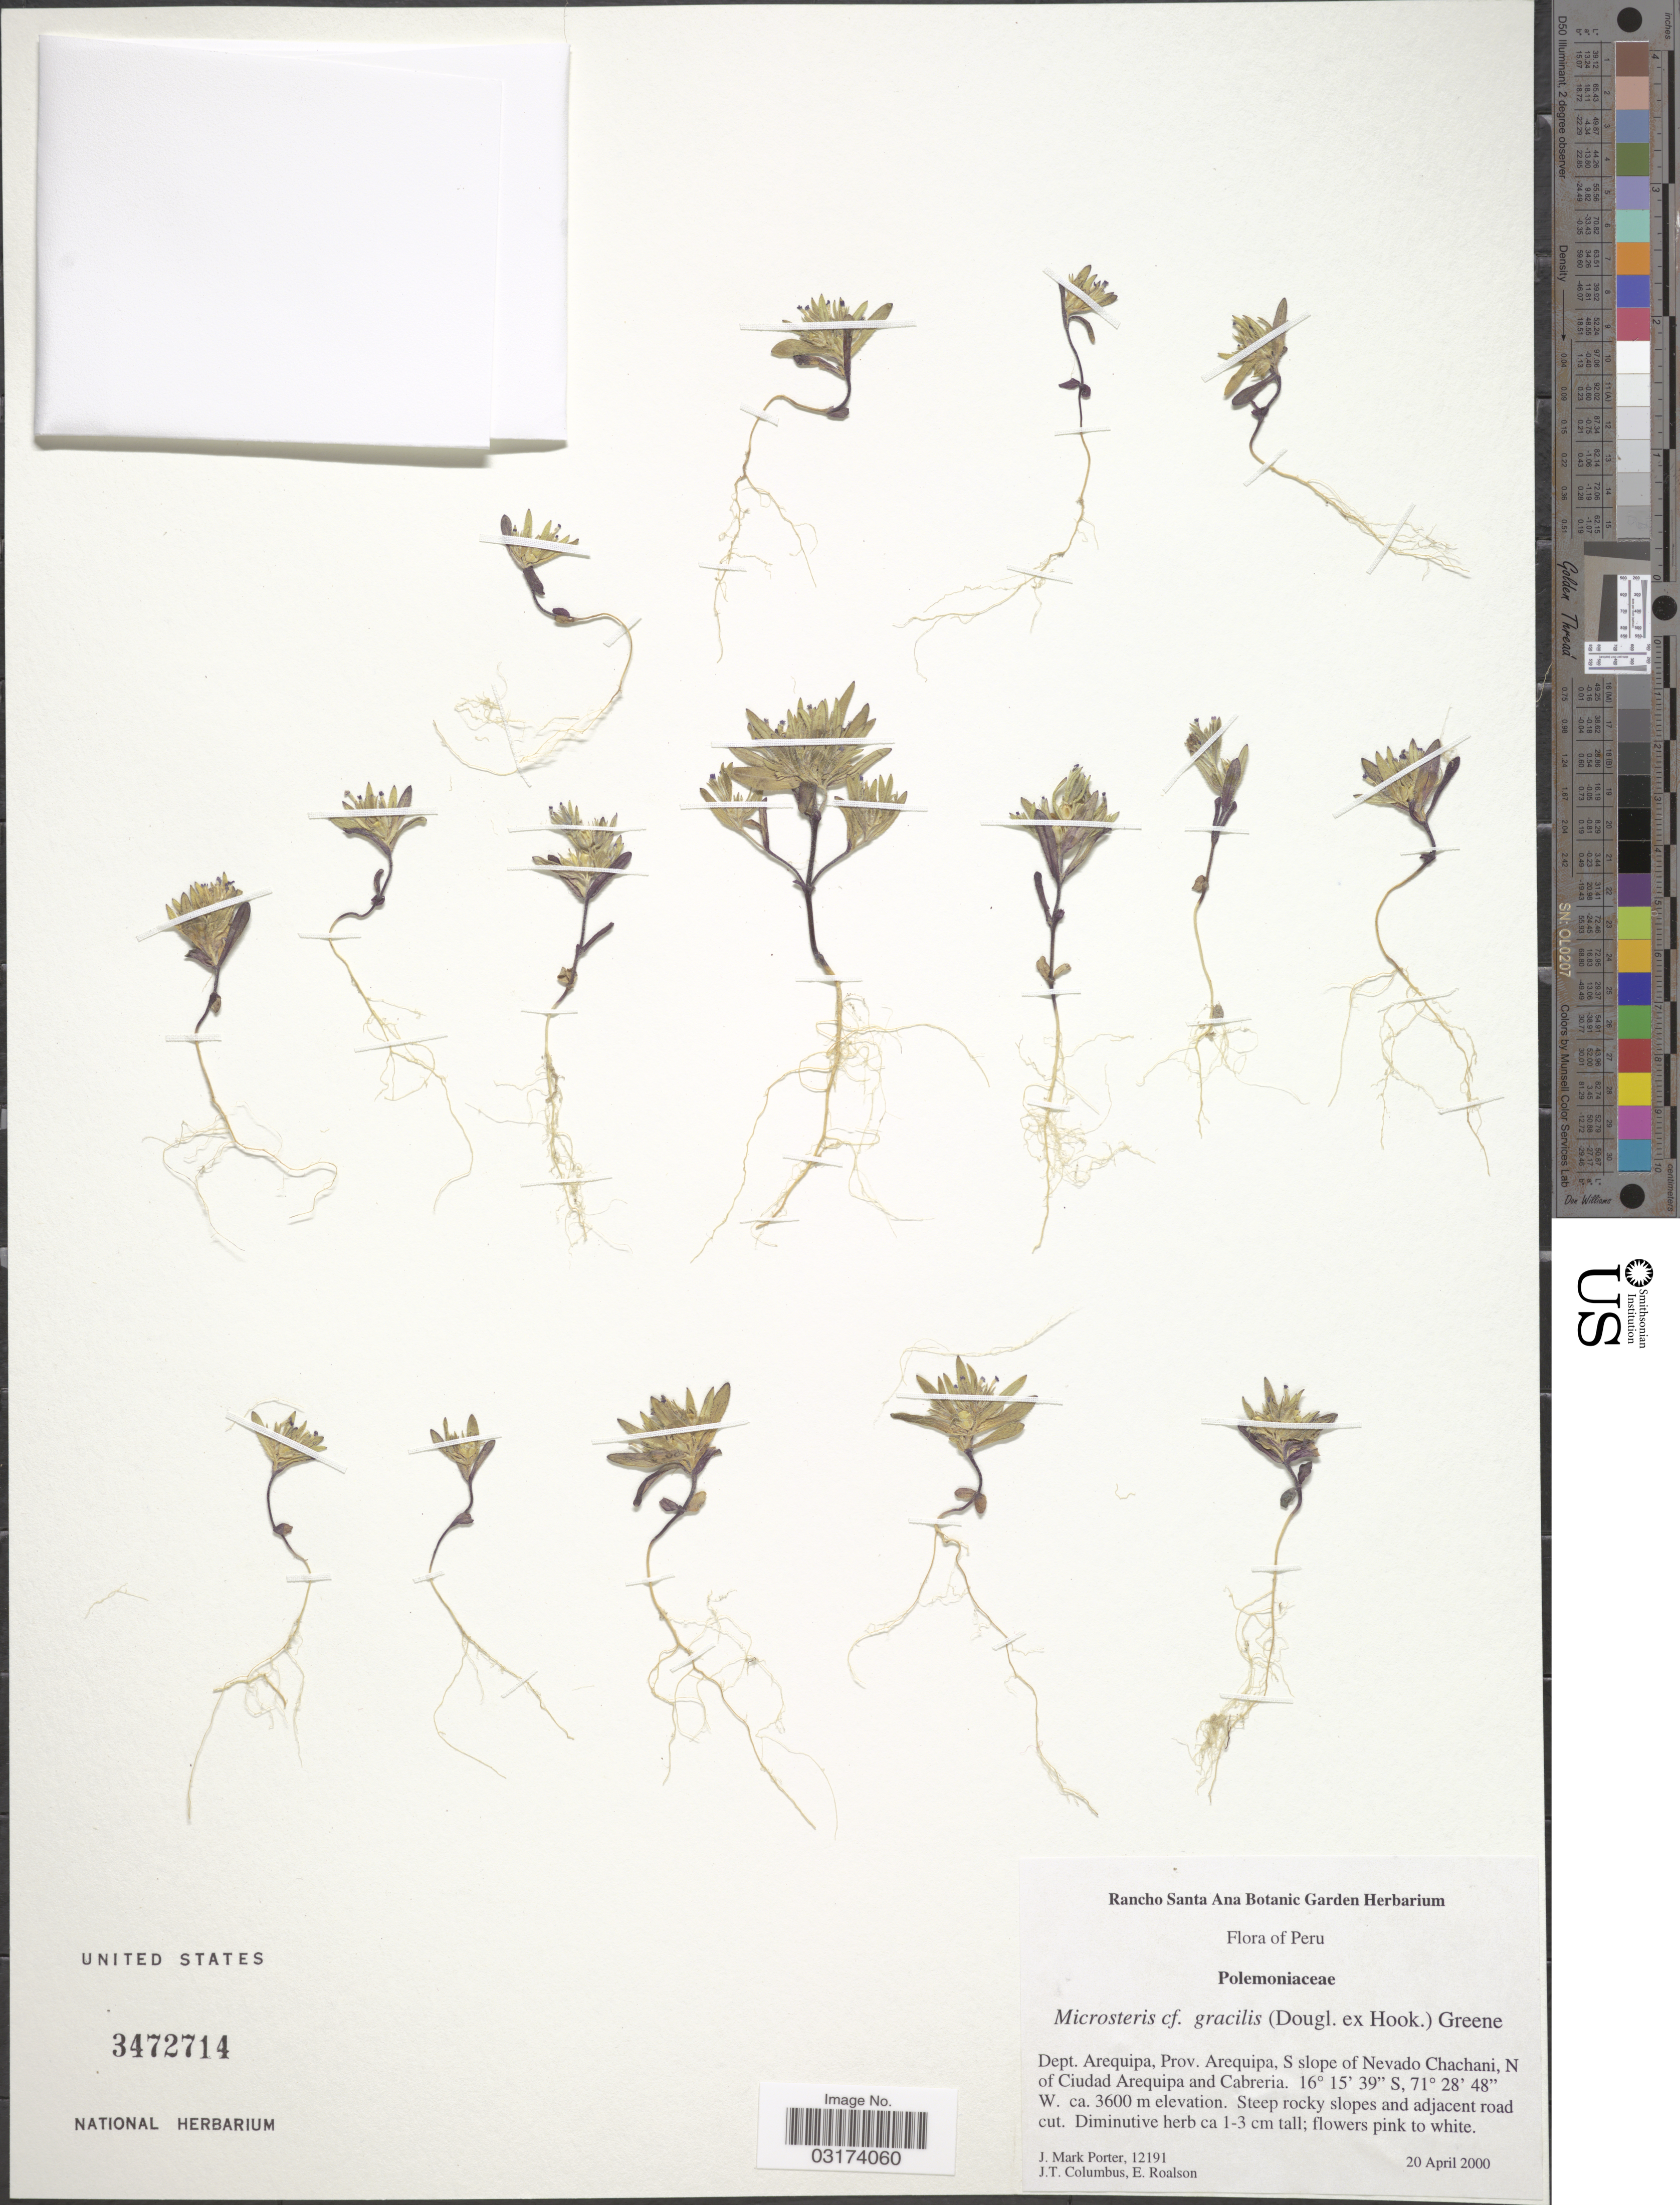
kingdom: Plantae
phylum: Tracheophyta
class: Magnoliopsida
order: Ericales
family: Polemoniaceae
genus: Microsteris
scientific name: Microsteris gracilis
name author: (Hook.) Greene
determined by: (US) Smithsonian Institution - National Museum of Natural History - Department of Botany (UNITED STATES)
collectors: J. M. Porter, J. T. Columbus & E. H. Roalson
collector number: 12191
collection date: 2000-04-20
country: Peru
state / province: Arequipa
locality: Dept. Arequipa, Prov. Arequipa, S slope of Nevado Chachani, N of Ciudad Arequipa and Cabreria.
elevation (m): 3600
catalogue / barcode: US 3472714